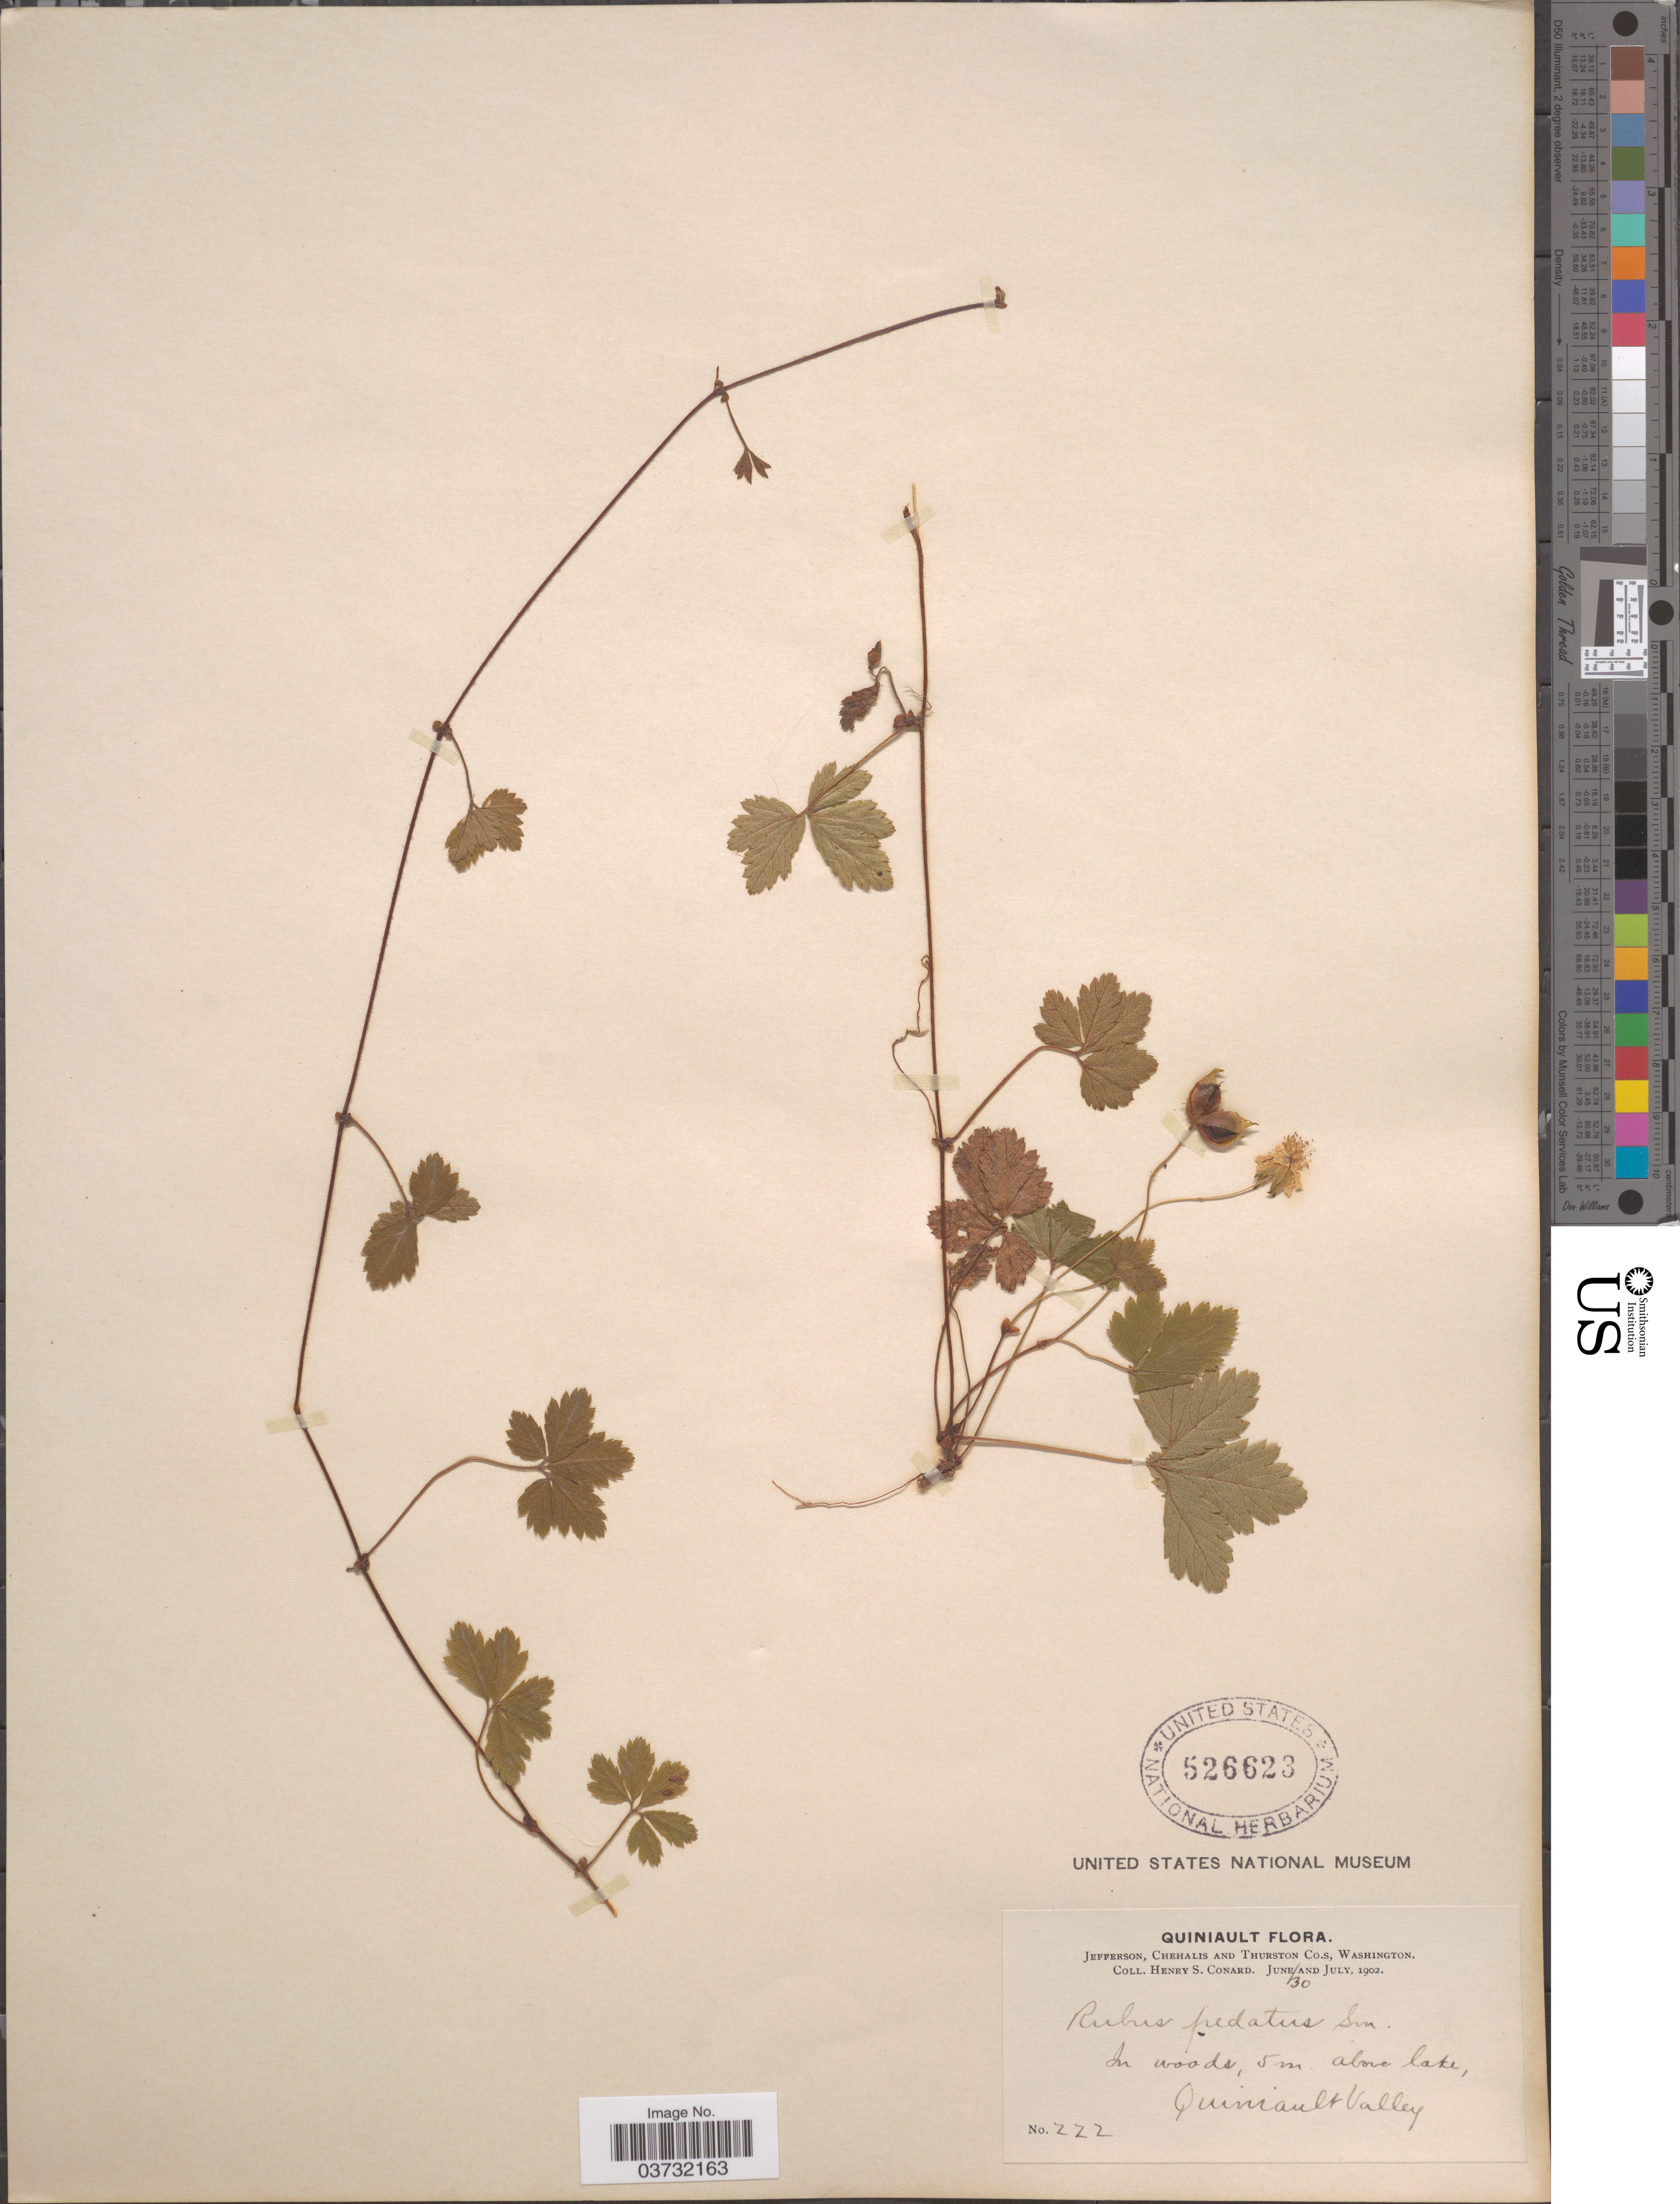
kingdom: Plantae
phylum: Tracheophyta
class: Magnoliopsida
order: Rosales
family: Rosaceae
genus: Rubus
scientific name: Rubus pedatus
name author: Sm.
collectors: H. S. Conard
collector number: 222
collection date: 1902-06-30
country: United States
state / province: Washington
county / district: Thurston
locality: Quiniault. Jefferson, Chehalis and Thurston Co.s. In woods, 5 m. above lake, Quiniault Valley.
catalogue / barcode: US 526623